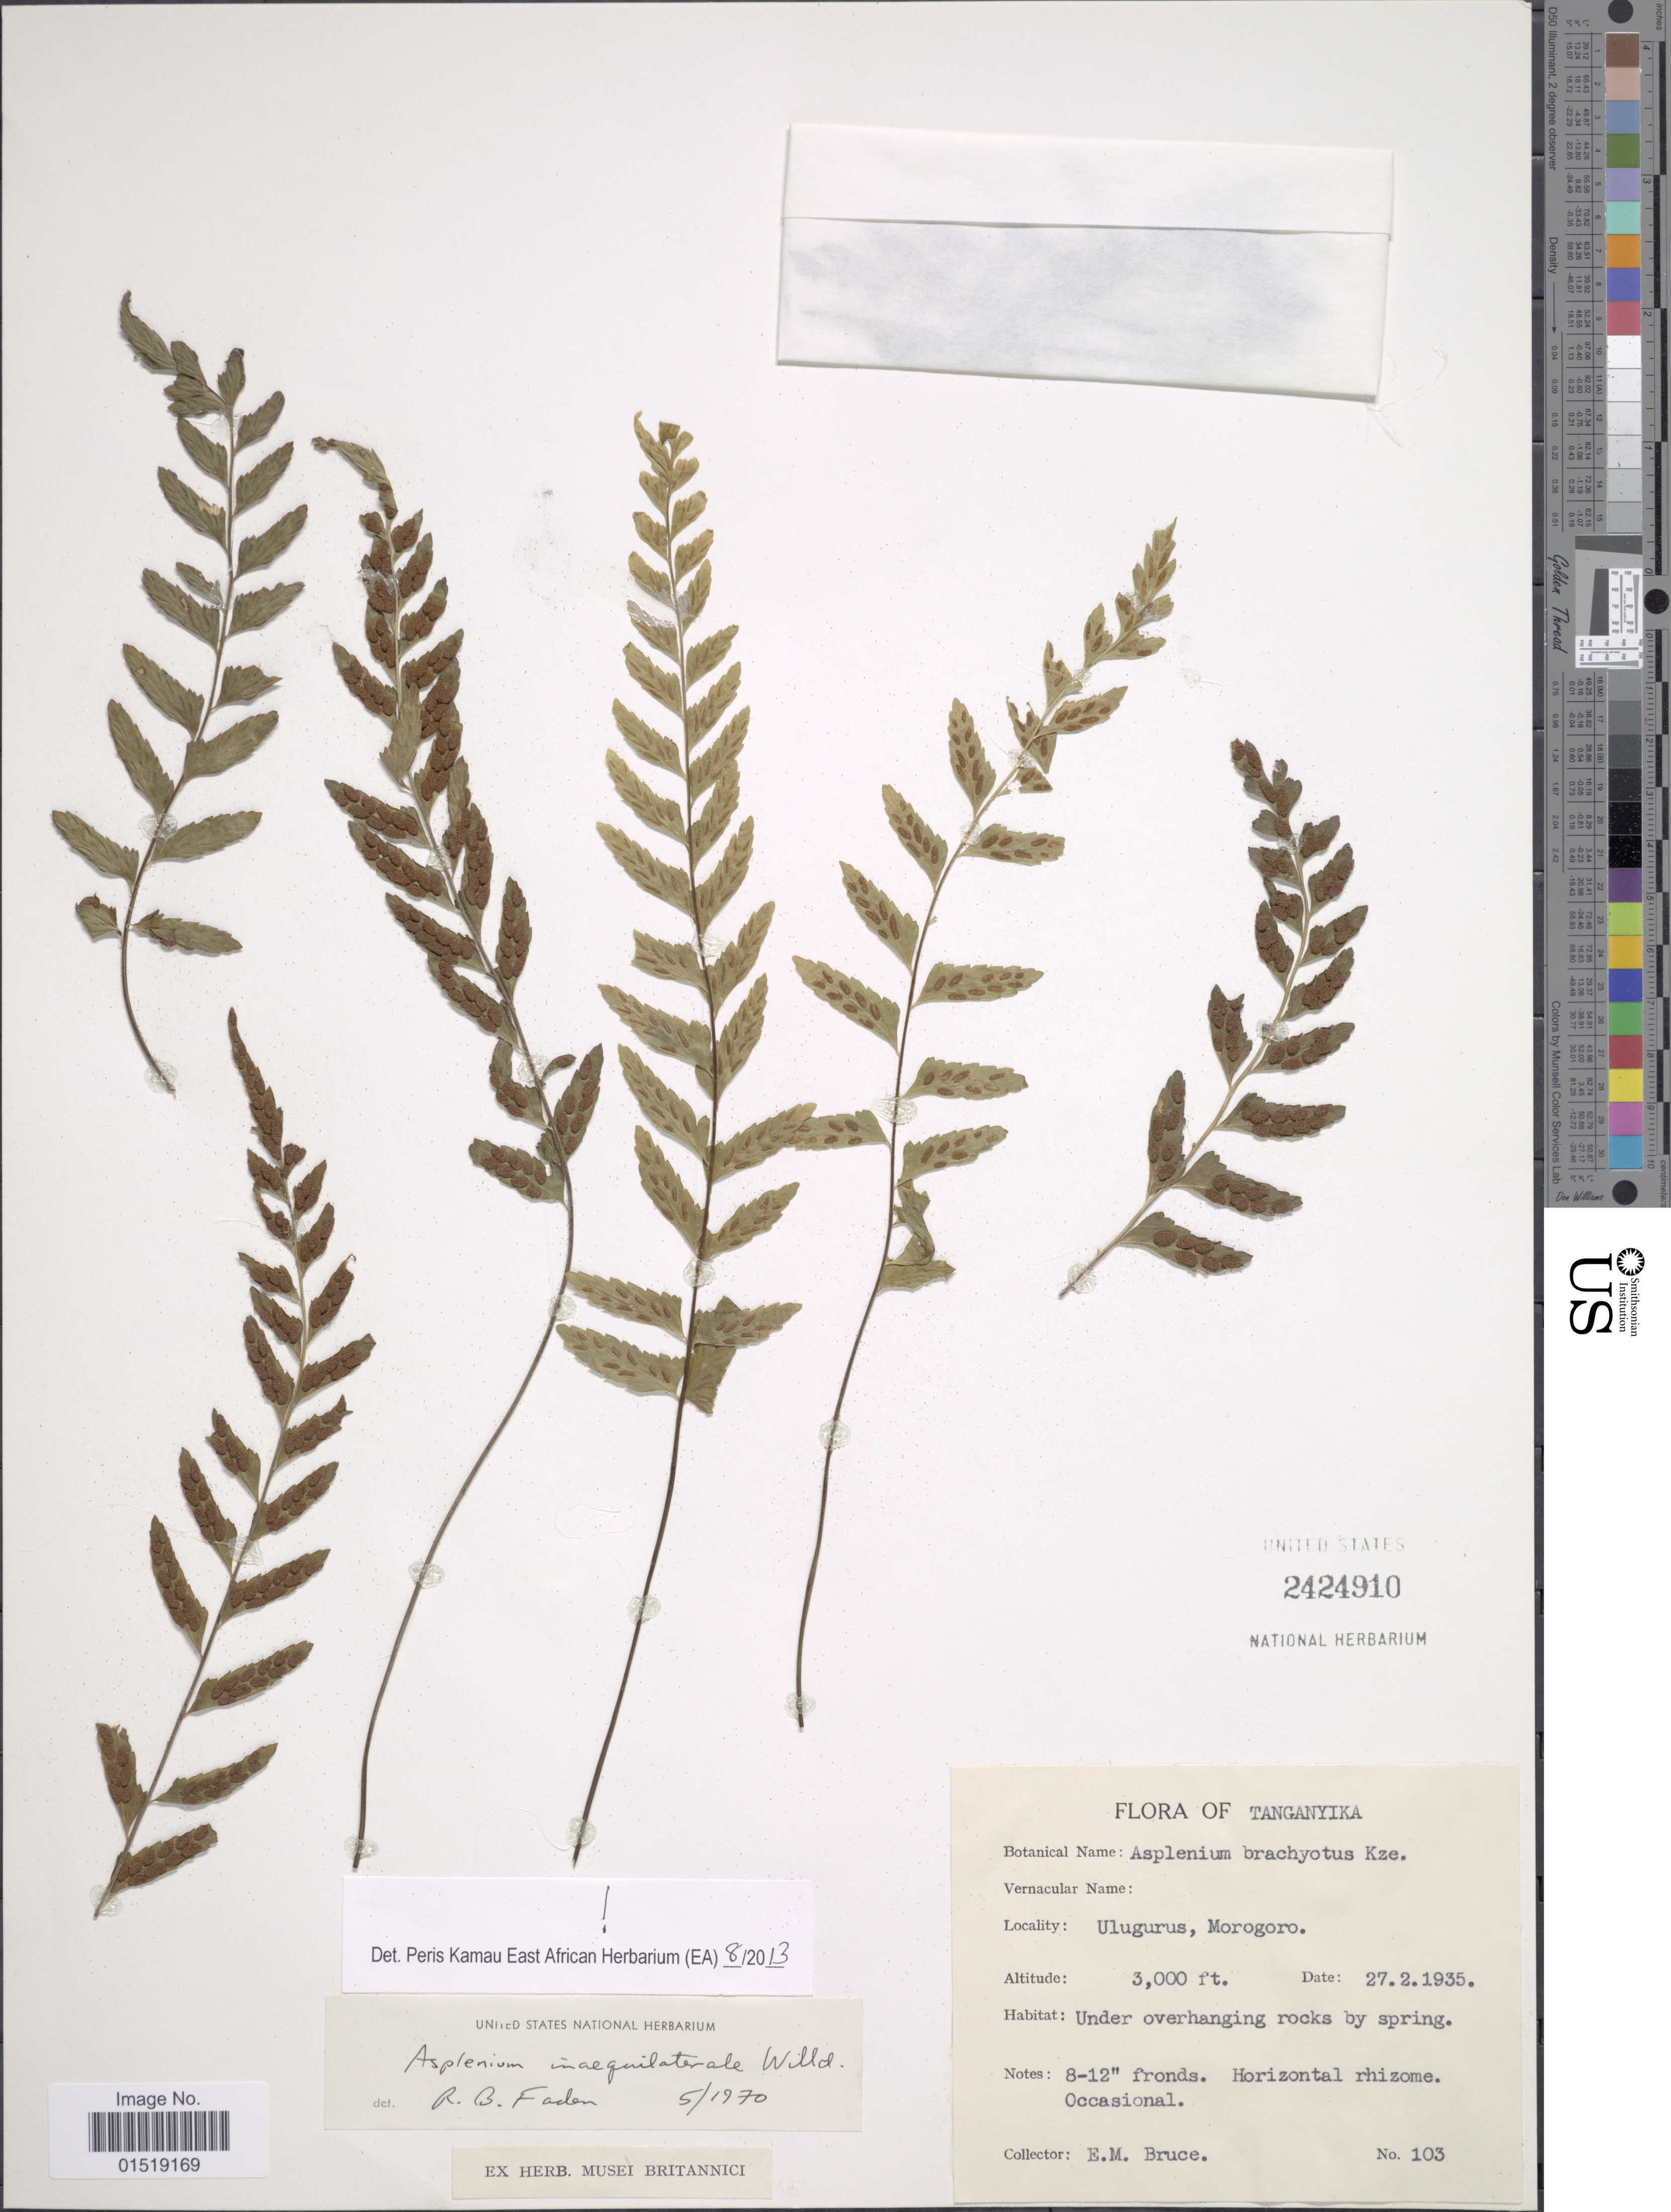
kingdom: Plantae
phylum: Tracheophyta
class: Polypodiopsida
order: Polypodiales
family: Aspleniaceae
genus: Asplenium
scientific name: Asplenium inaequilaterale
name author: Willd.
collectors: E. Bruce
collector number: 103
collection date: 1935-02-27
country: Tanzania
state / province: Morogoro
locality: Tanganyika. Ulugurus, Morogoro.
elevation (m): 914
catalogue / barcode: US 2424910